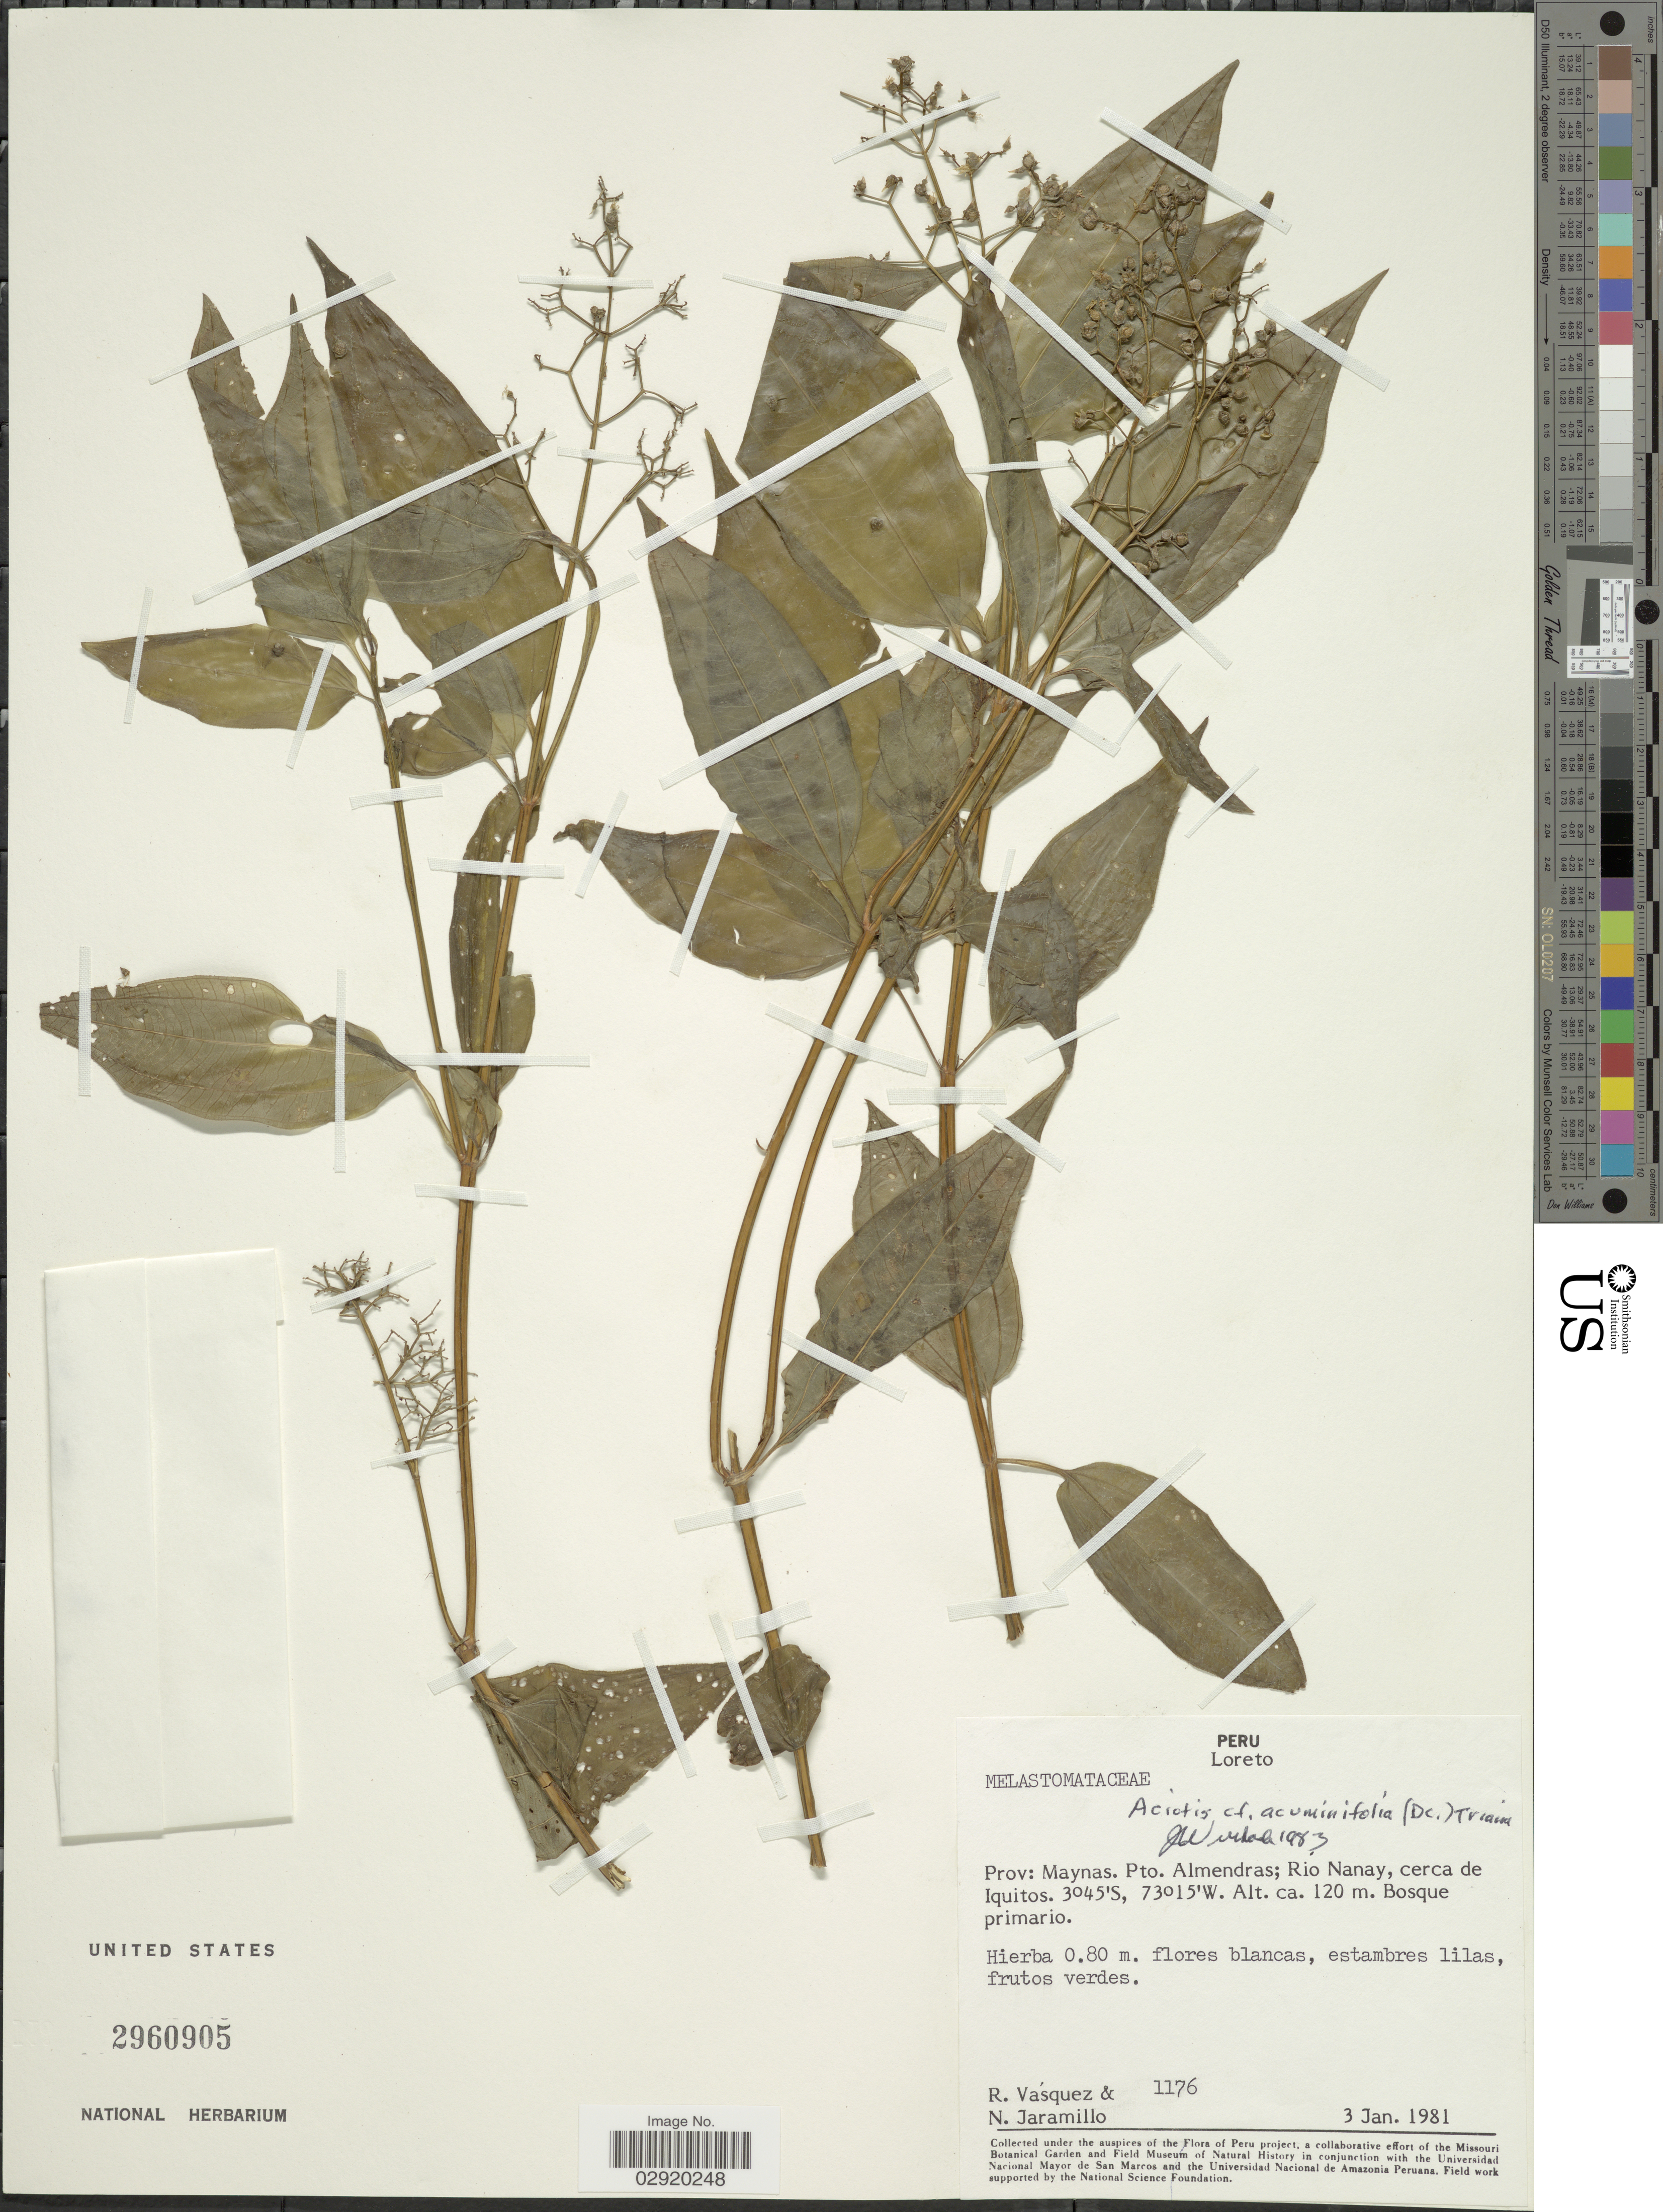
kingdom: Plantae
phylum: Tracheophyta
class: Magnoliopsida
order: Myrtales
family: Melastomataceae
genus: Aciotis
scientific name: Aciotis acuminifolia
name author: (Mart. ex DC.) Triana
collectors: R. Vasquez & N. Jaramillo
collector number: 1176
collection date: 1981-01-03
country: Peru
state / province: Loreto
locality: Prov: Maynas. Pto. Almendras; Rio Nanay, cerca de Iquitos.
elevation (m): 120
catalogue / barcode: US 2960905